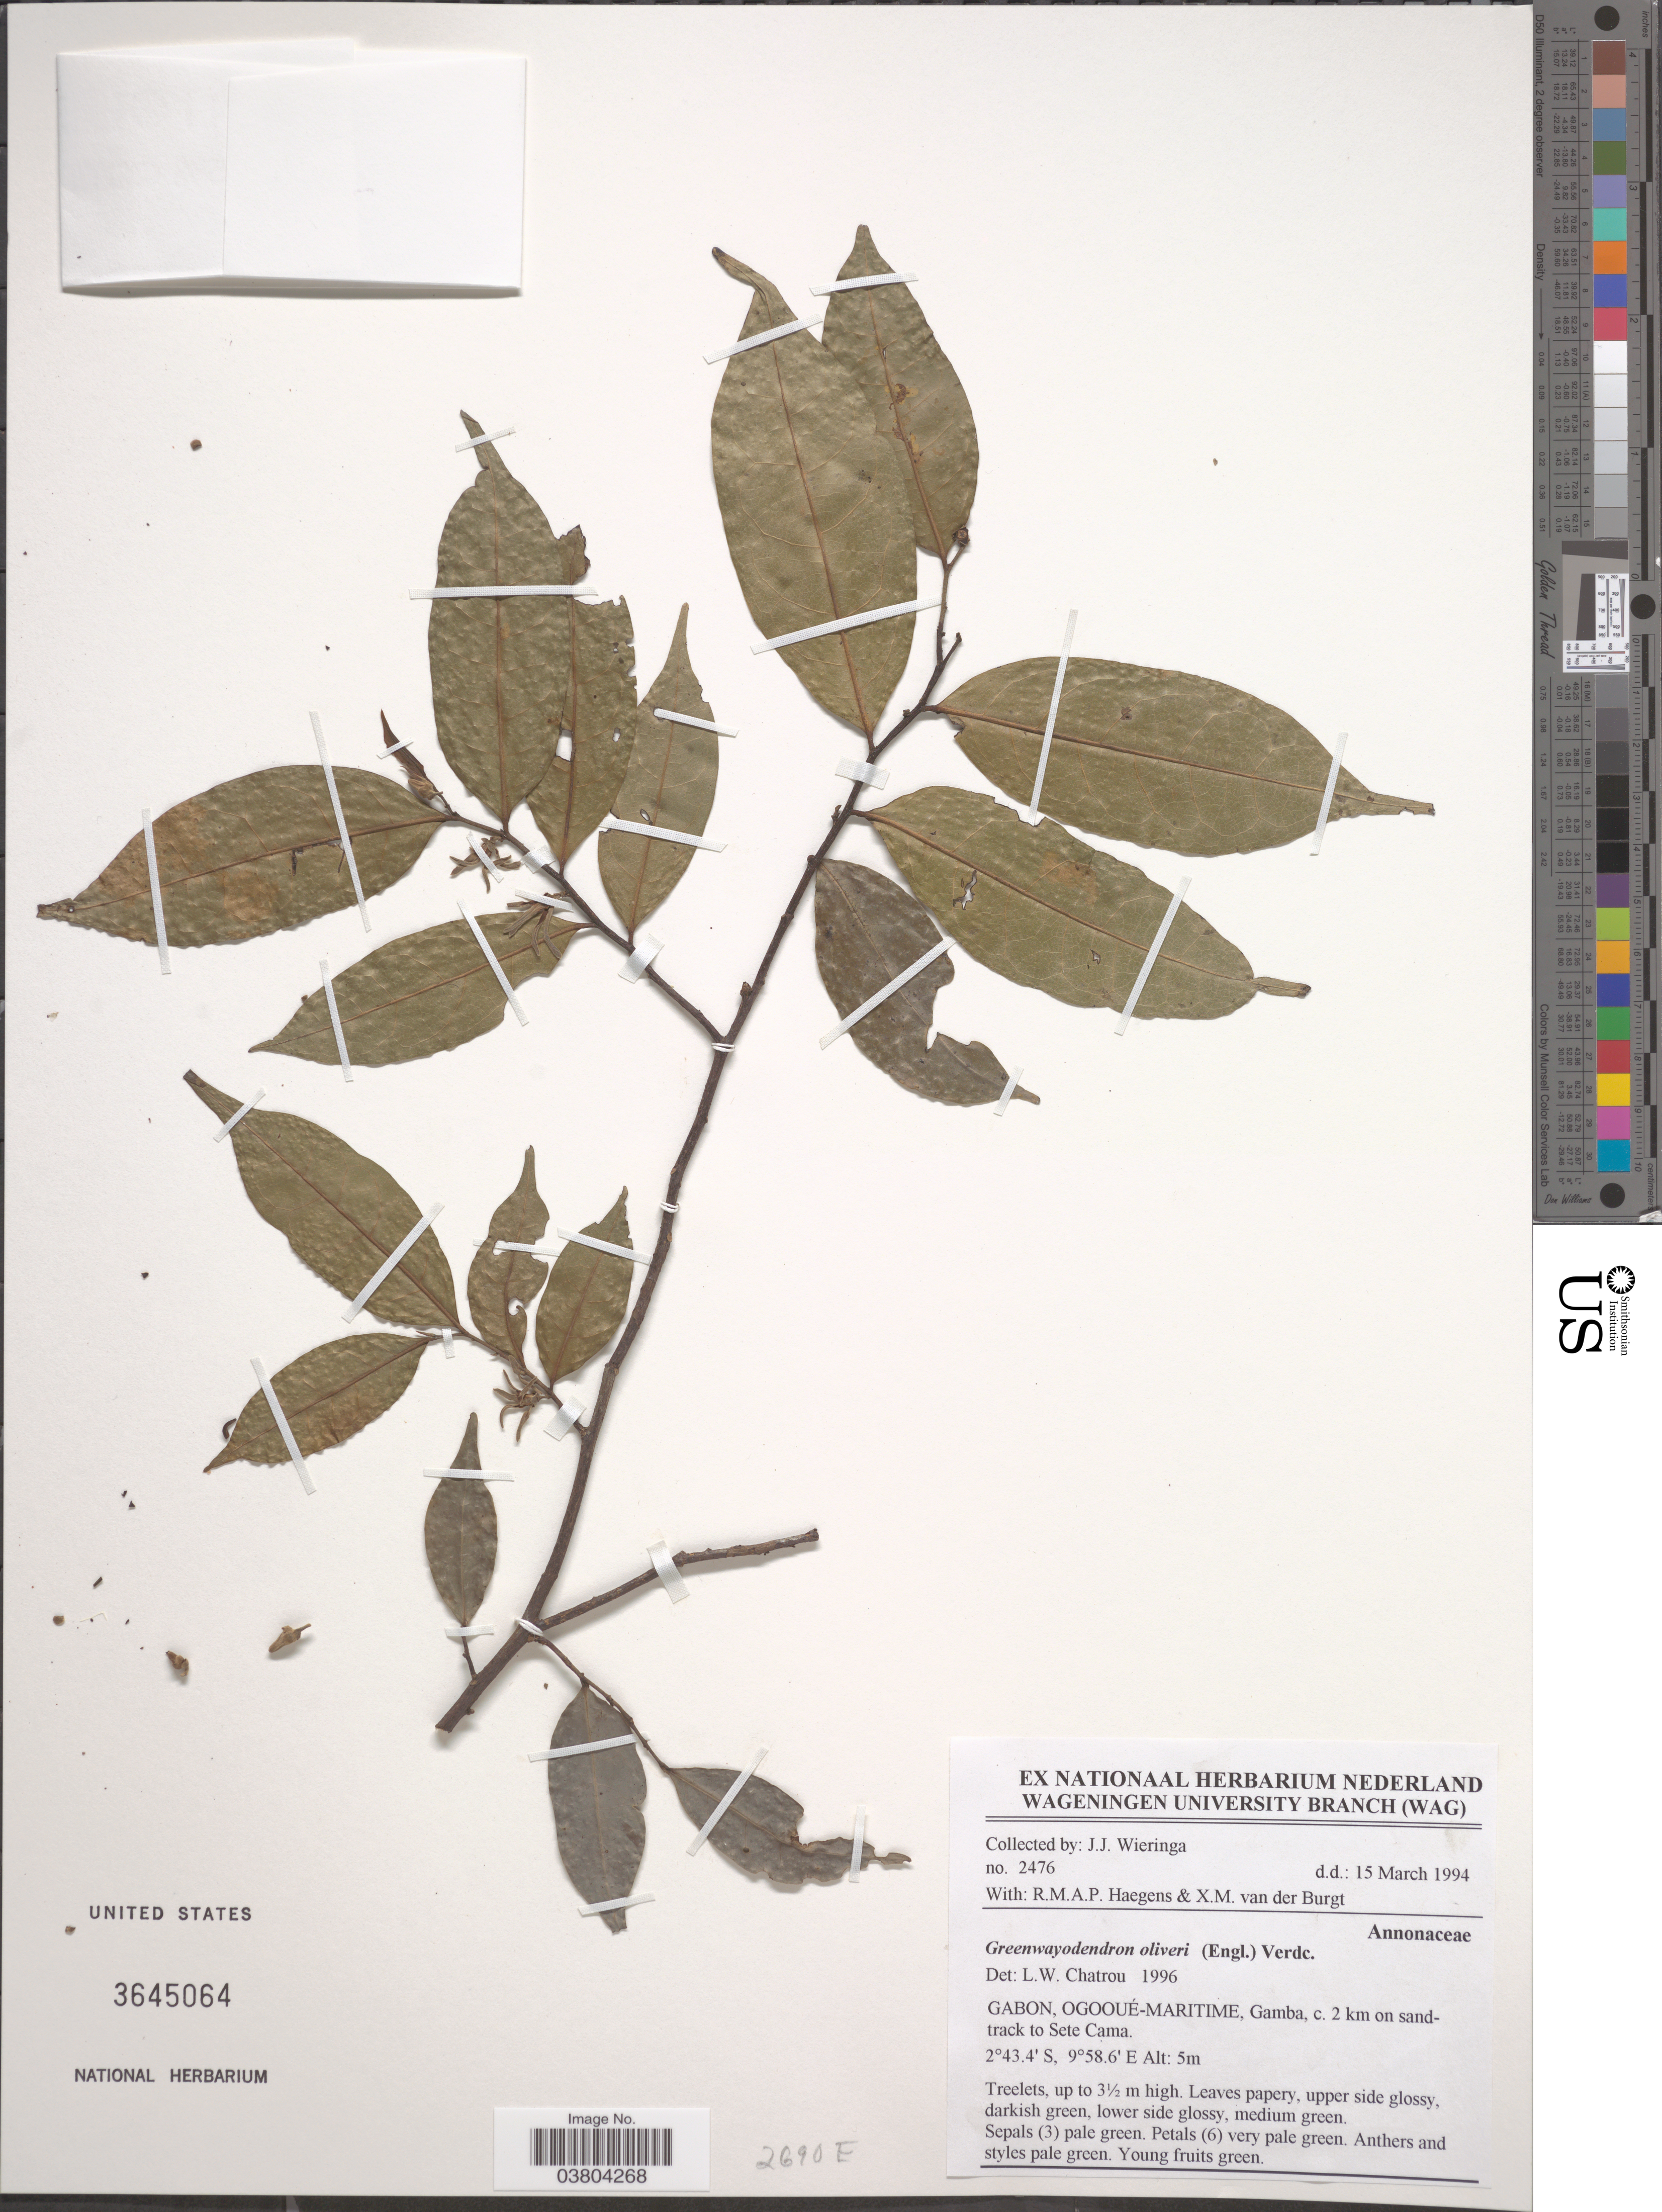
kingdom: Plantae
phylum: Tracheophyta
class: Magnoliopsida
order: Magnoliales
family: Annonaceae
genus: Greenwayodendron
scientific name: Greenwayodendron suaveolens var. gabonica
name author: (Engl. & Diels) Verdc.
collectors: J. Wieringa, R. Haegens & X. M. van der Burgt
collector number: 2476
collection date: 1994-03-15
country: Gabon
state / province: Ogooue-Maritime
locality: Gamba, c. 2 km on sandtrack to Sete Cama.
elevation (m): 5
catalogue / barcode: US 3645064